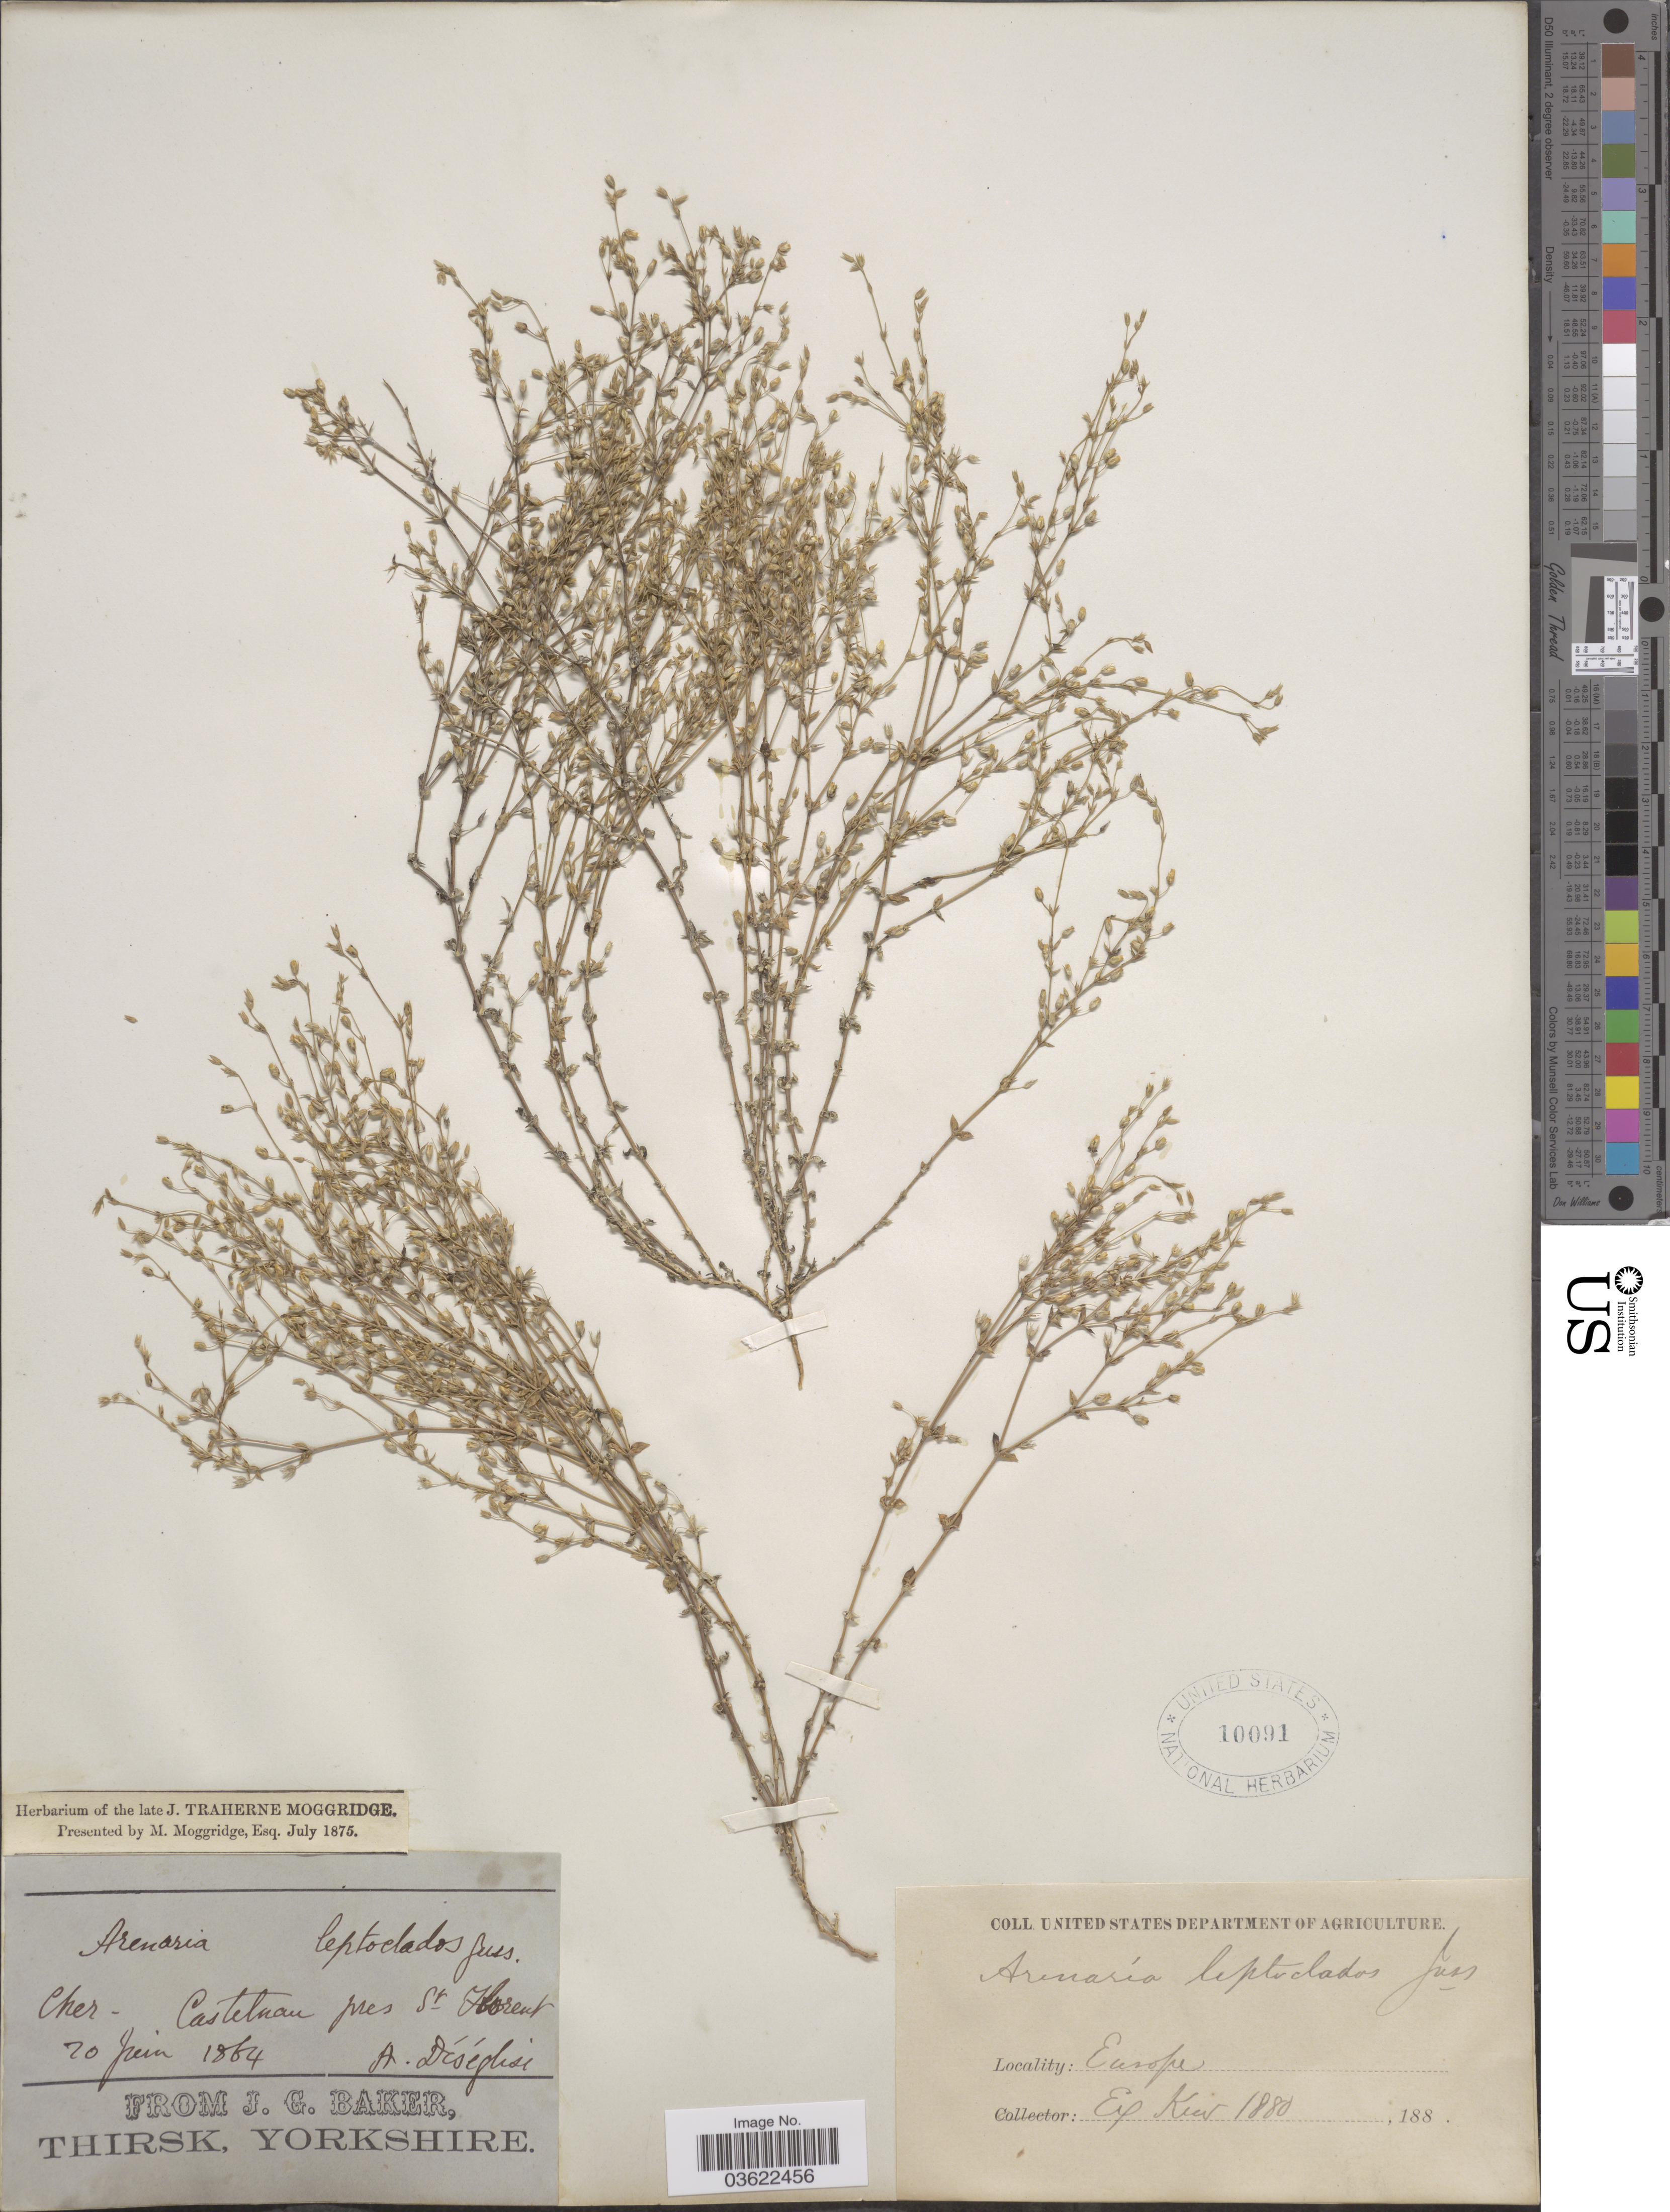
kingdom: Plantae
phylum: Tracheophyta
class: Magnoliopsida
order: Caryophyllales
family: Caryophyllaceae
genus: Arenaria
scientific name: Arenaria leptoclados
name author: (Rchb.) Gussone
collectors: A. Deseglise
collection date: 1864-06-20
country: France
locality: Cher. Castelnan pres St. Florent. Europe.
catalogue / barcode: US 10091